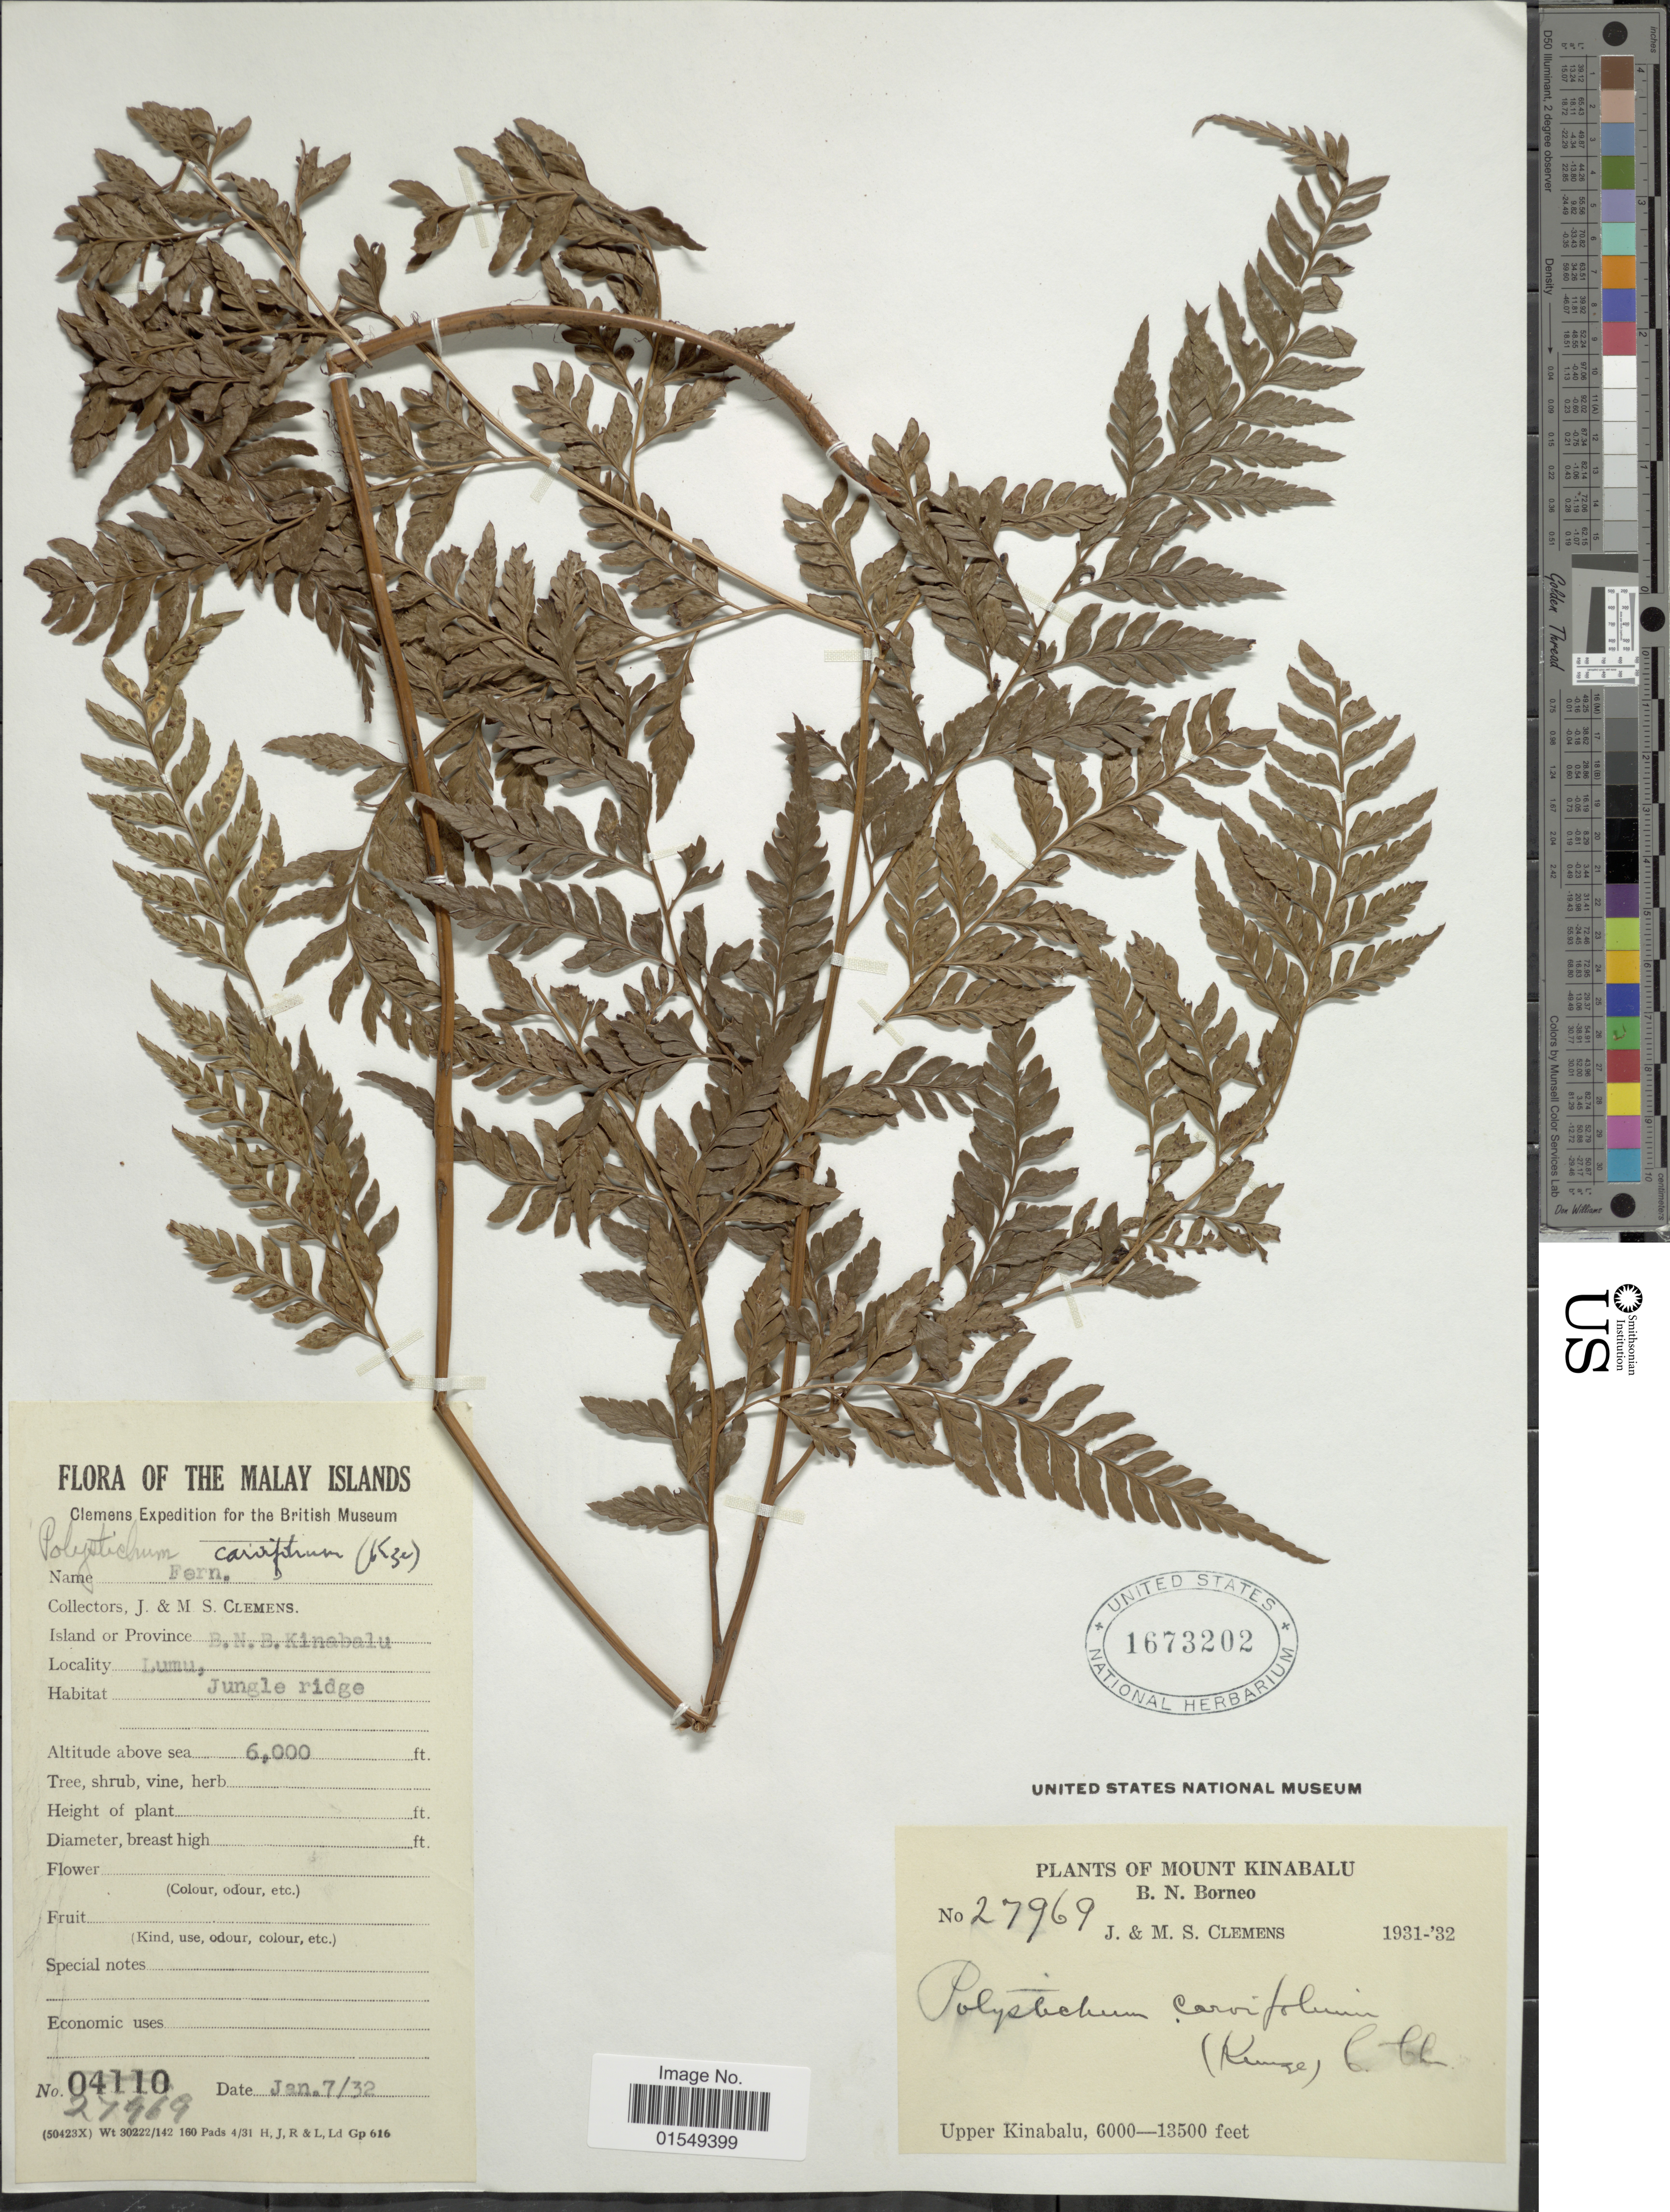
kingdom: Plantae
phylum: Tracheophyta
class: Polypodiopsida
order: Polypodiales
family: Dryopteridaceae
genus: Arachniodes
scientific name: Arachniodes carvifolia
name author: (Kunze) Ching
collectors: J. Clemens & M. S. Clemens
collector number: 27969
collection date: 1932-01-07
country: Malaysia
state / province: Sabah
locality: Malay Islands, Mount Kinabalu, B. N. Borneo, Upper Kinabalu, B.N.B., Kinabalu, Lumu, Jungle ridge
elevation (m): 1829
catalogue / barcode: US 1673202